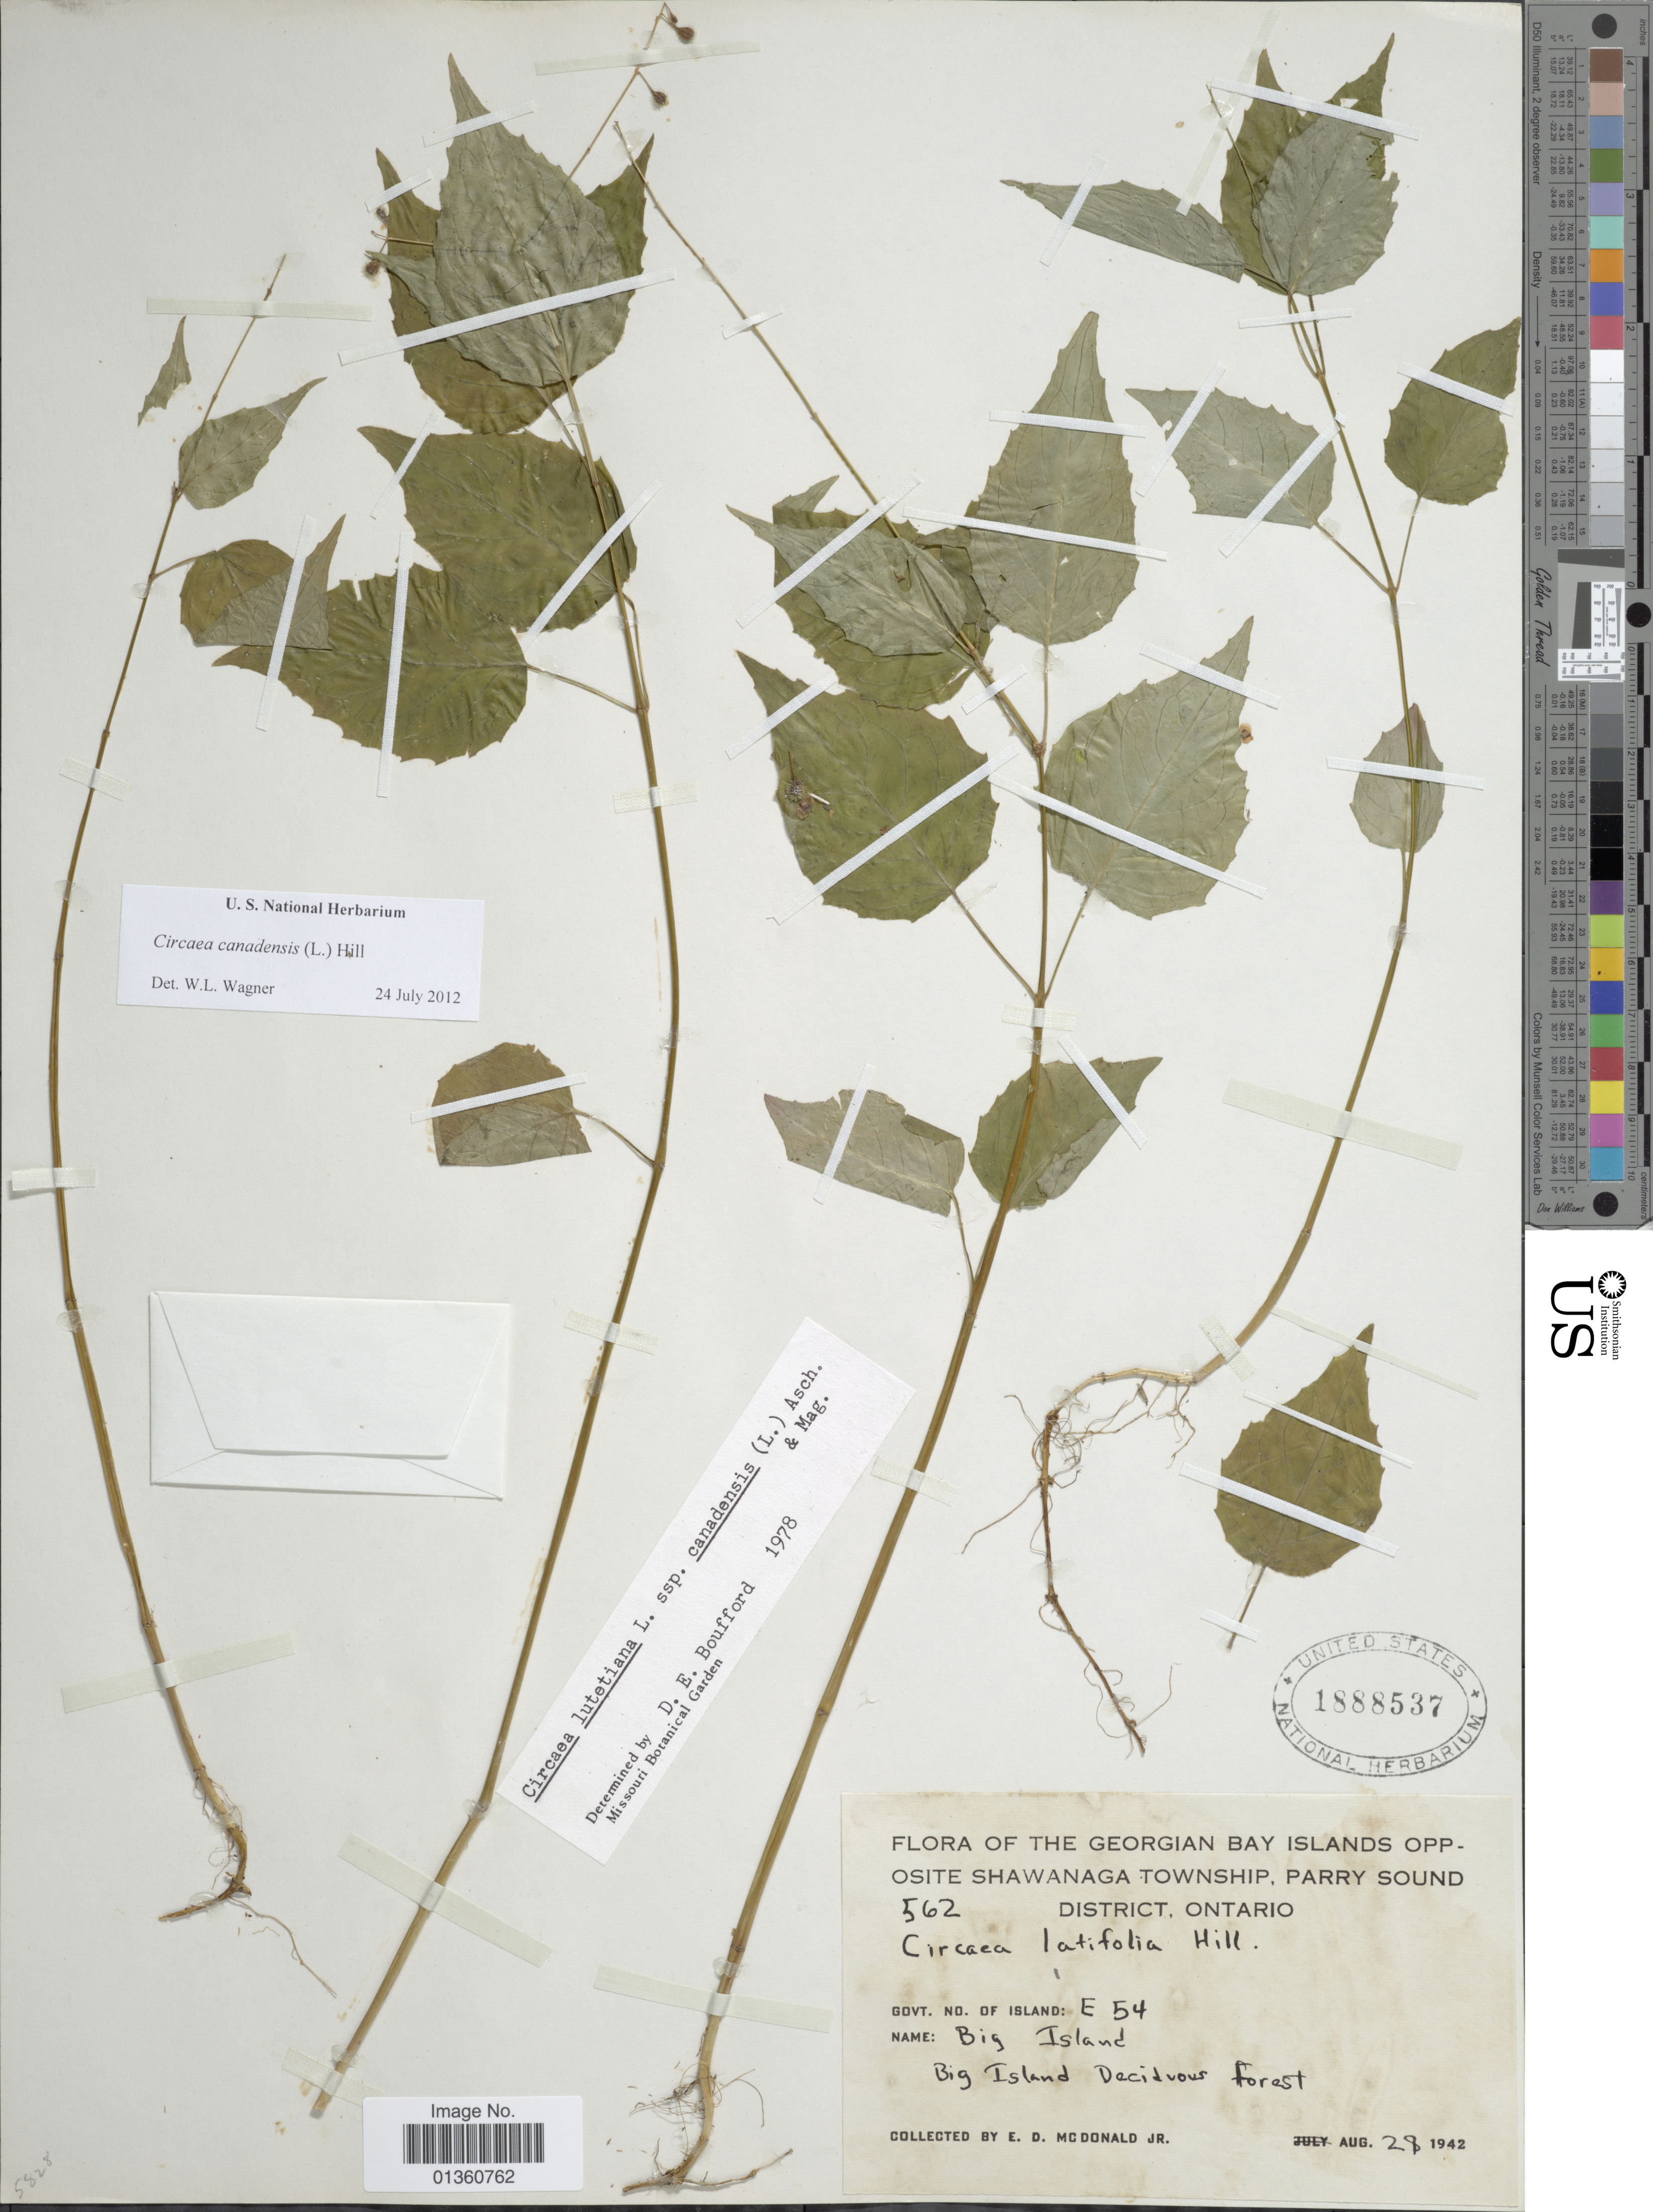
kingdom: Plantae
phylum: Tracheophyta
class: Magnoliopsida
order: Myrtales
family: Onagraceae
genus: Circaea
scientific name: Circaea canadensis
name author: (L.) Hill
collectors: E. D. McDonald Jr.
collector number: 562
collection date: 1942-08-28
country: Canada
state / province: Ontario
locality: Georgian Bay Islands opposite Shawanaga Township, Parry Sound District. Big Island Deciduous forest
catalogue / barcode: US 1888537